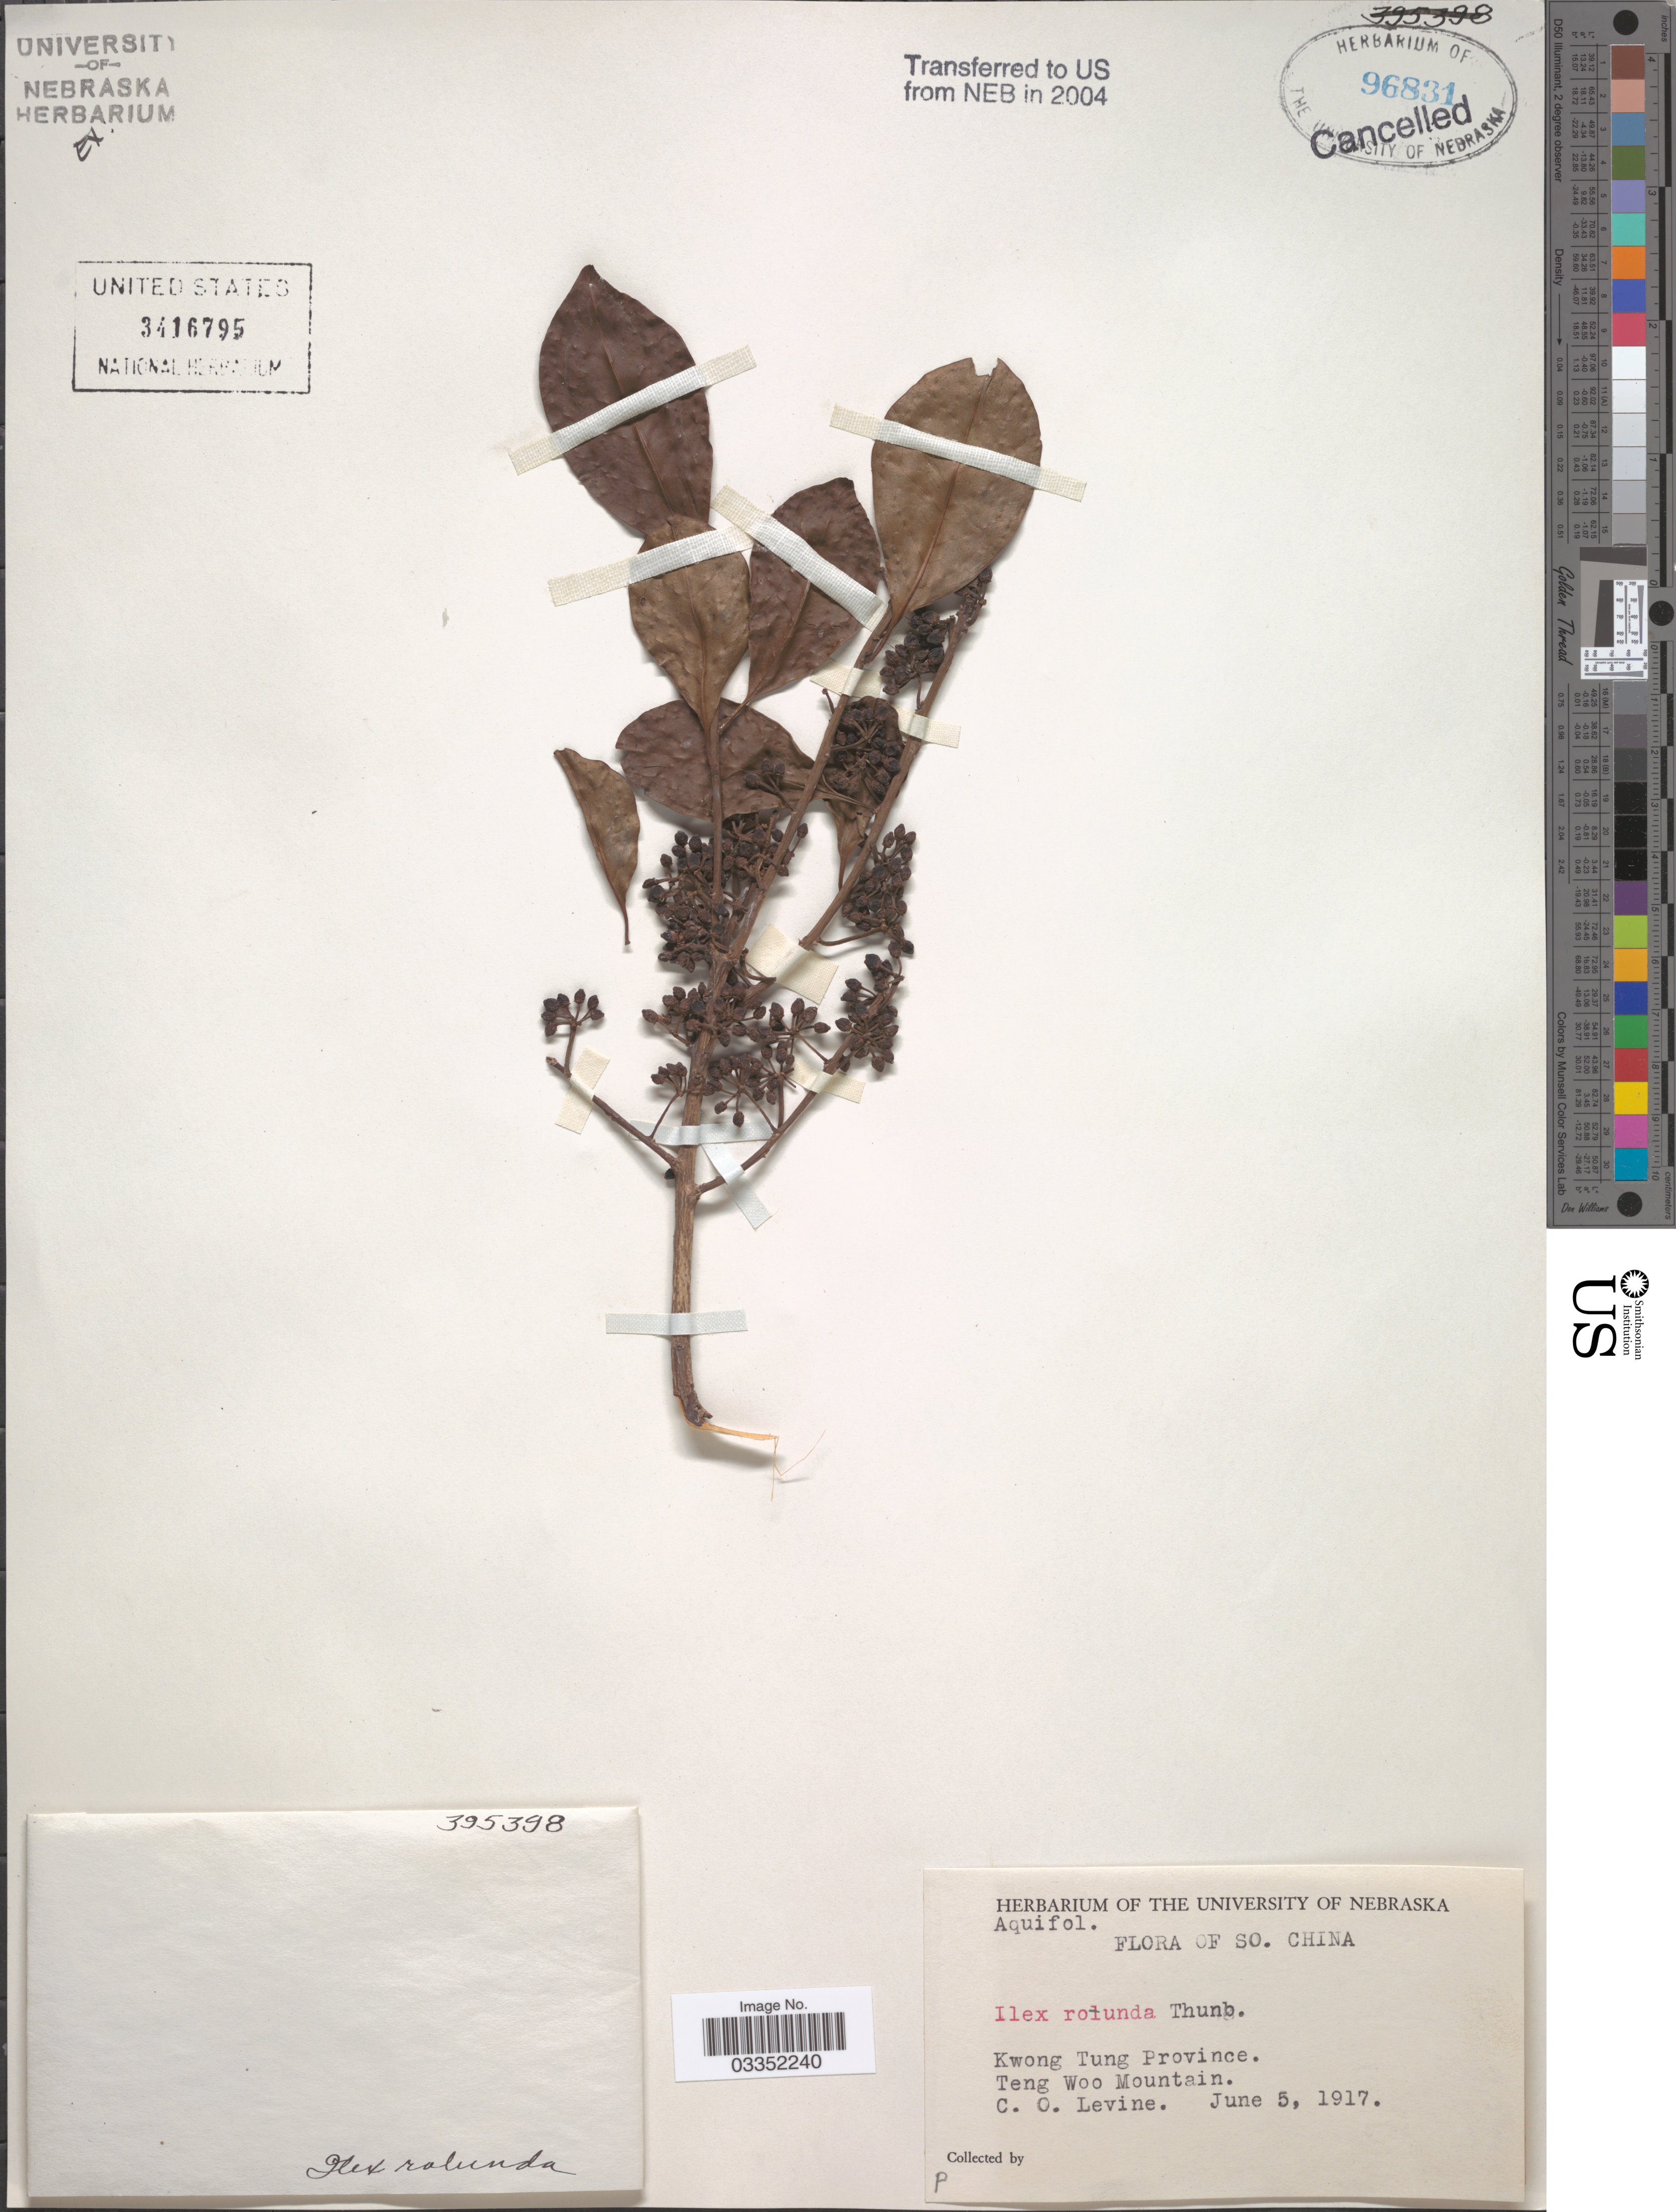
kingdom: Plantae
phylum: Tracheophyta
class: Magnoliopsida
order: Aquifoliales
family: Aquifoliaceae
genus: Ilex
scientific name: Ilex rotunda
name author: Thunb.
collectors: C. O. Levine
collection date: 1917-06-05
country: China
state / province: Guangdong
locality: So. China, Kwong Tung Province, Teng Woo Mountain.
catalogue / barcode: US 3416795